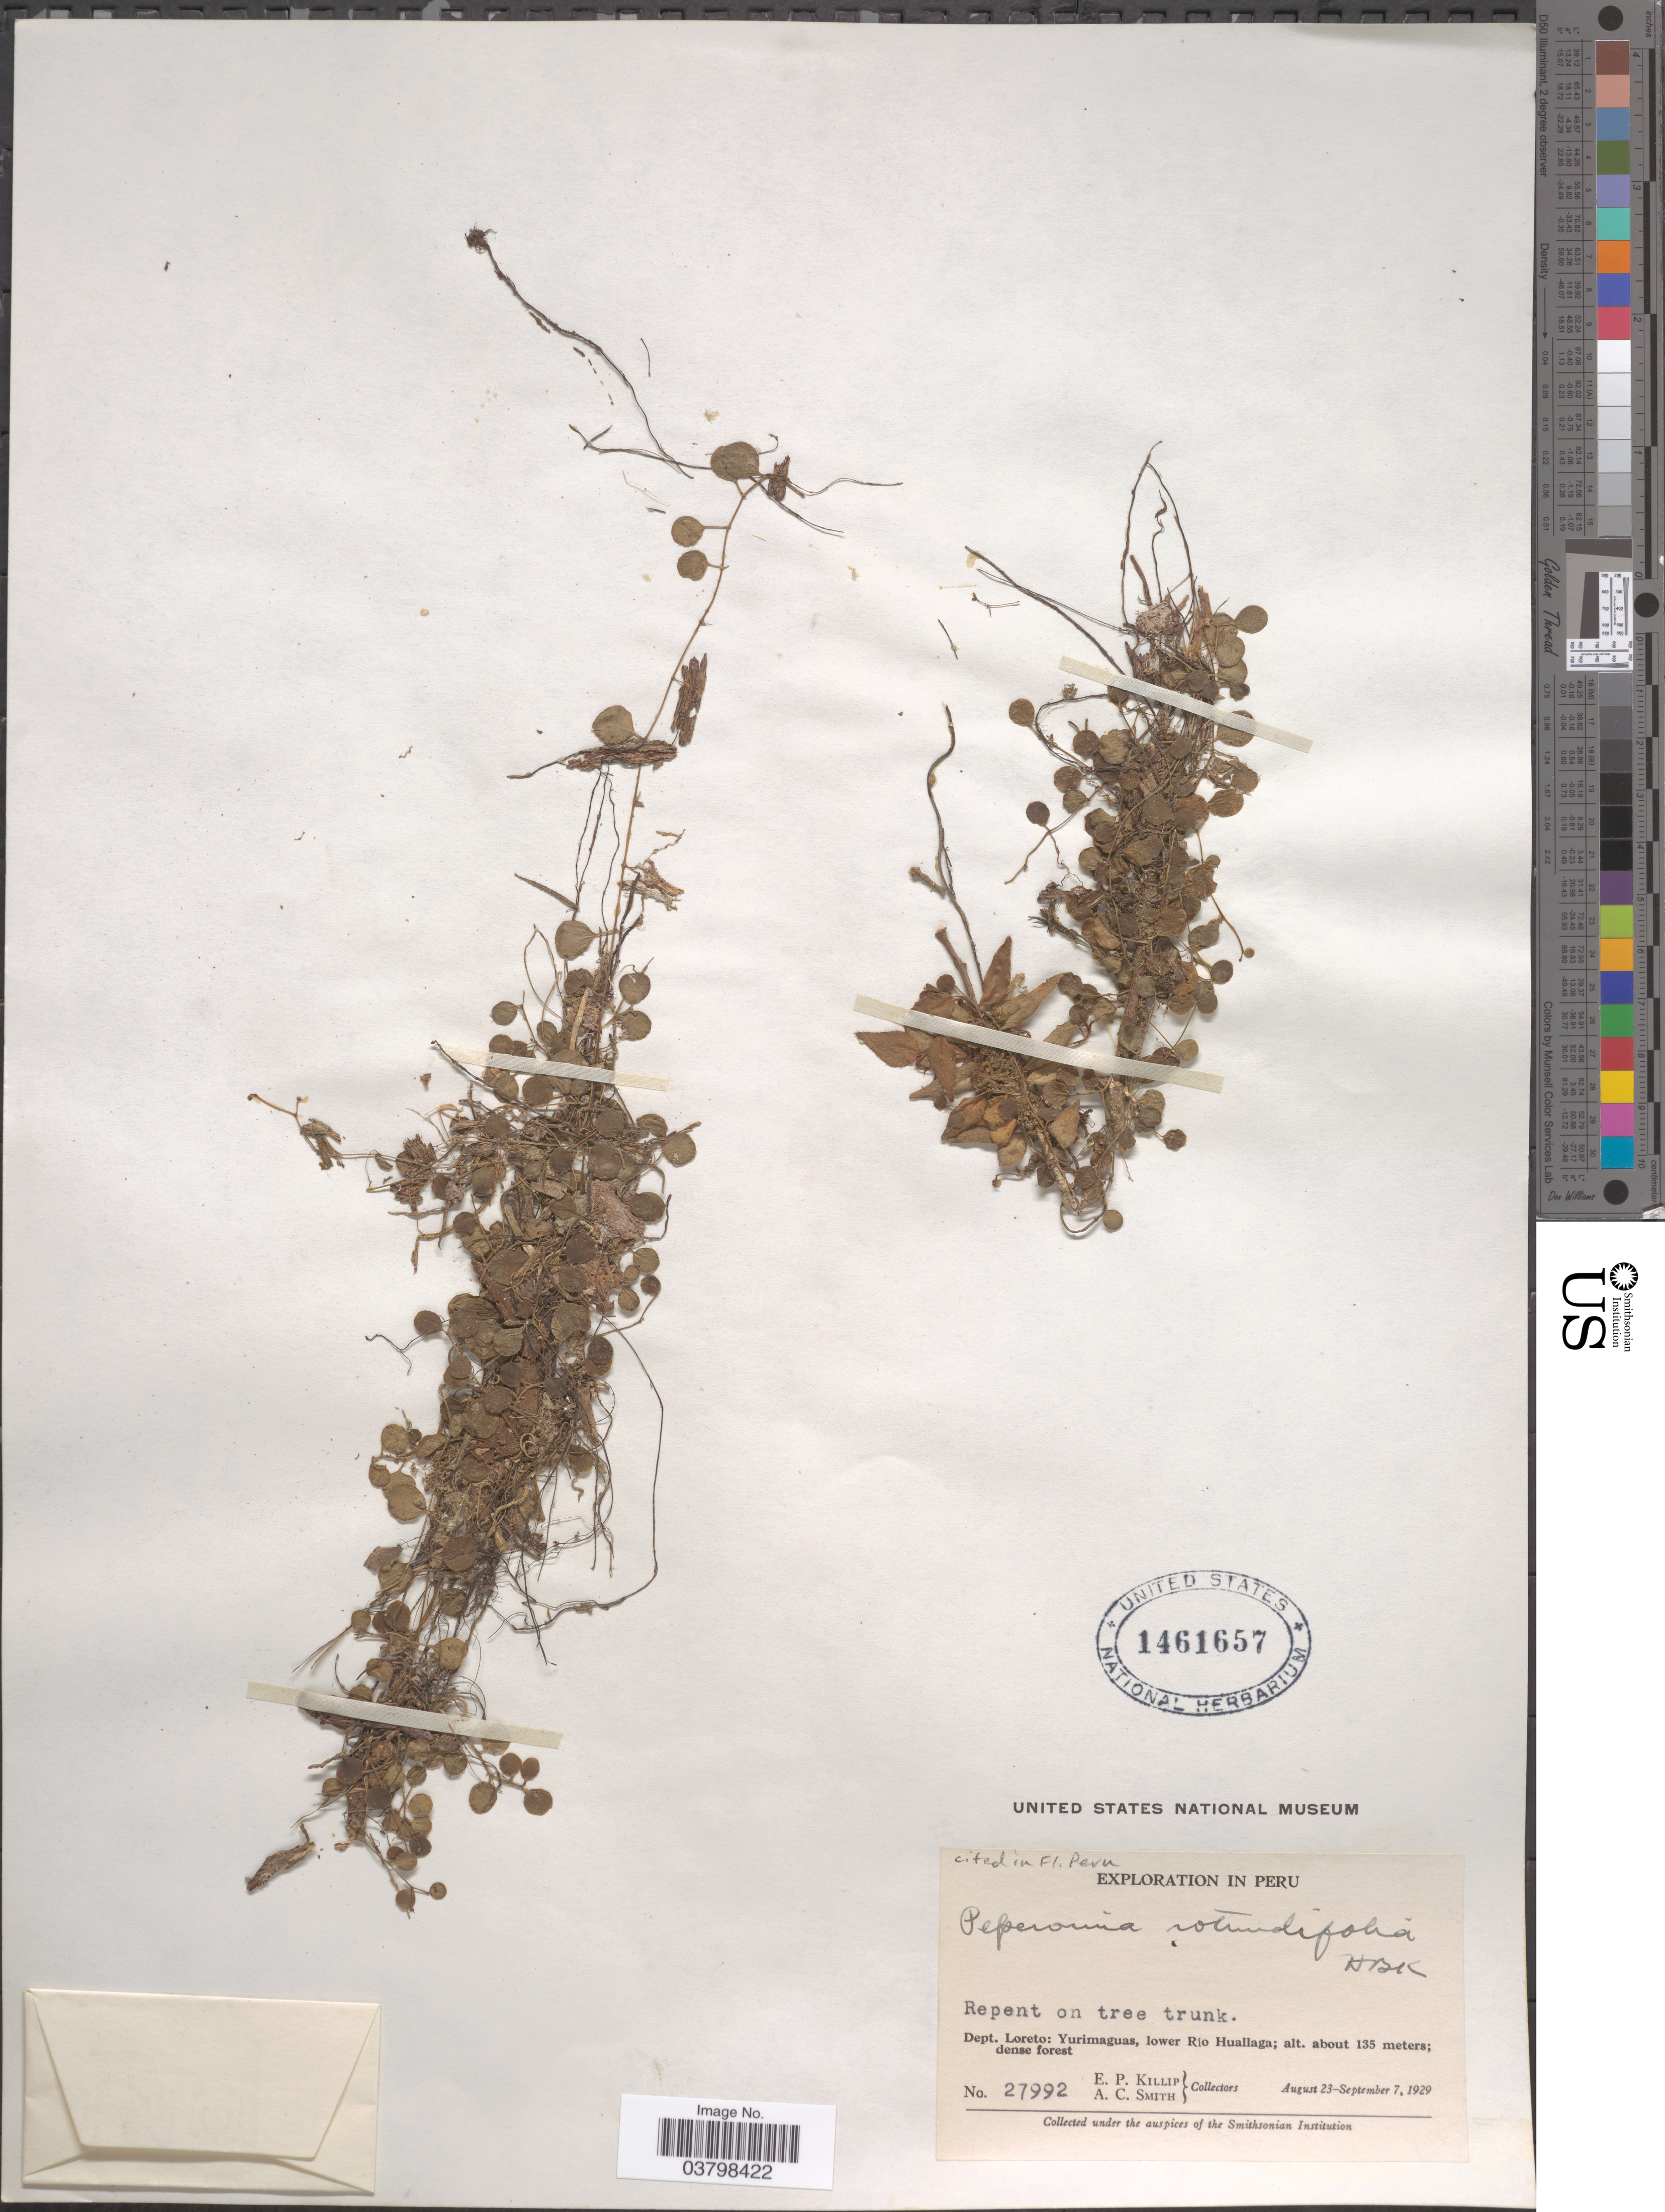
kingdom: Plantae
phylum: Tracheophyta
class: Magnoliopsida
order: Piperales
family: Piperaceae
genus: Peperomia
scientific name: Peperomia rotundifolia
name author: (L.) Kunth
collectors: E. P. Killip & A. C. Smith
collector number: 27992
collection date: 1929-08-23/1929-09-07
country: Peru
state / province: Loreto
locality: Dept. Loreto: Yurimaguas, lower Río Huallaga.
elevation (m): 135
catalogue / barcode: US 1461657